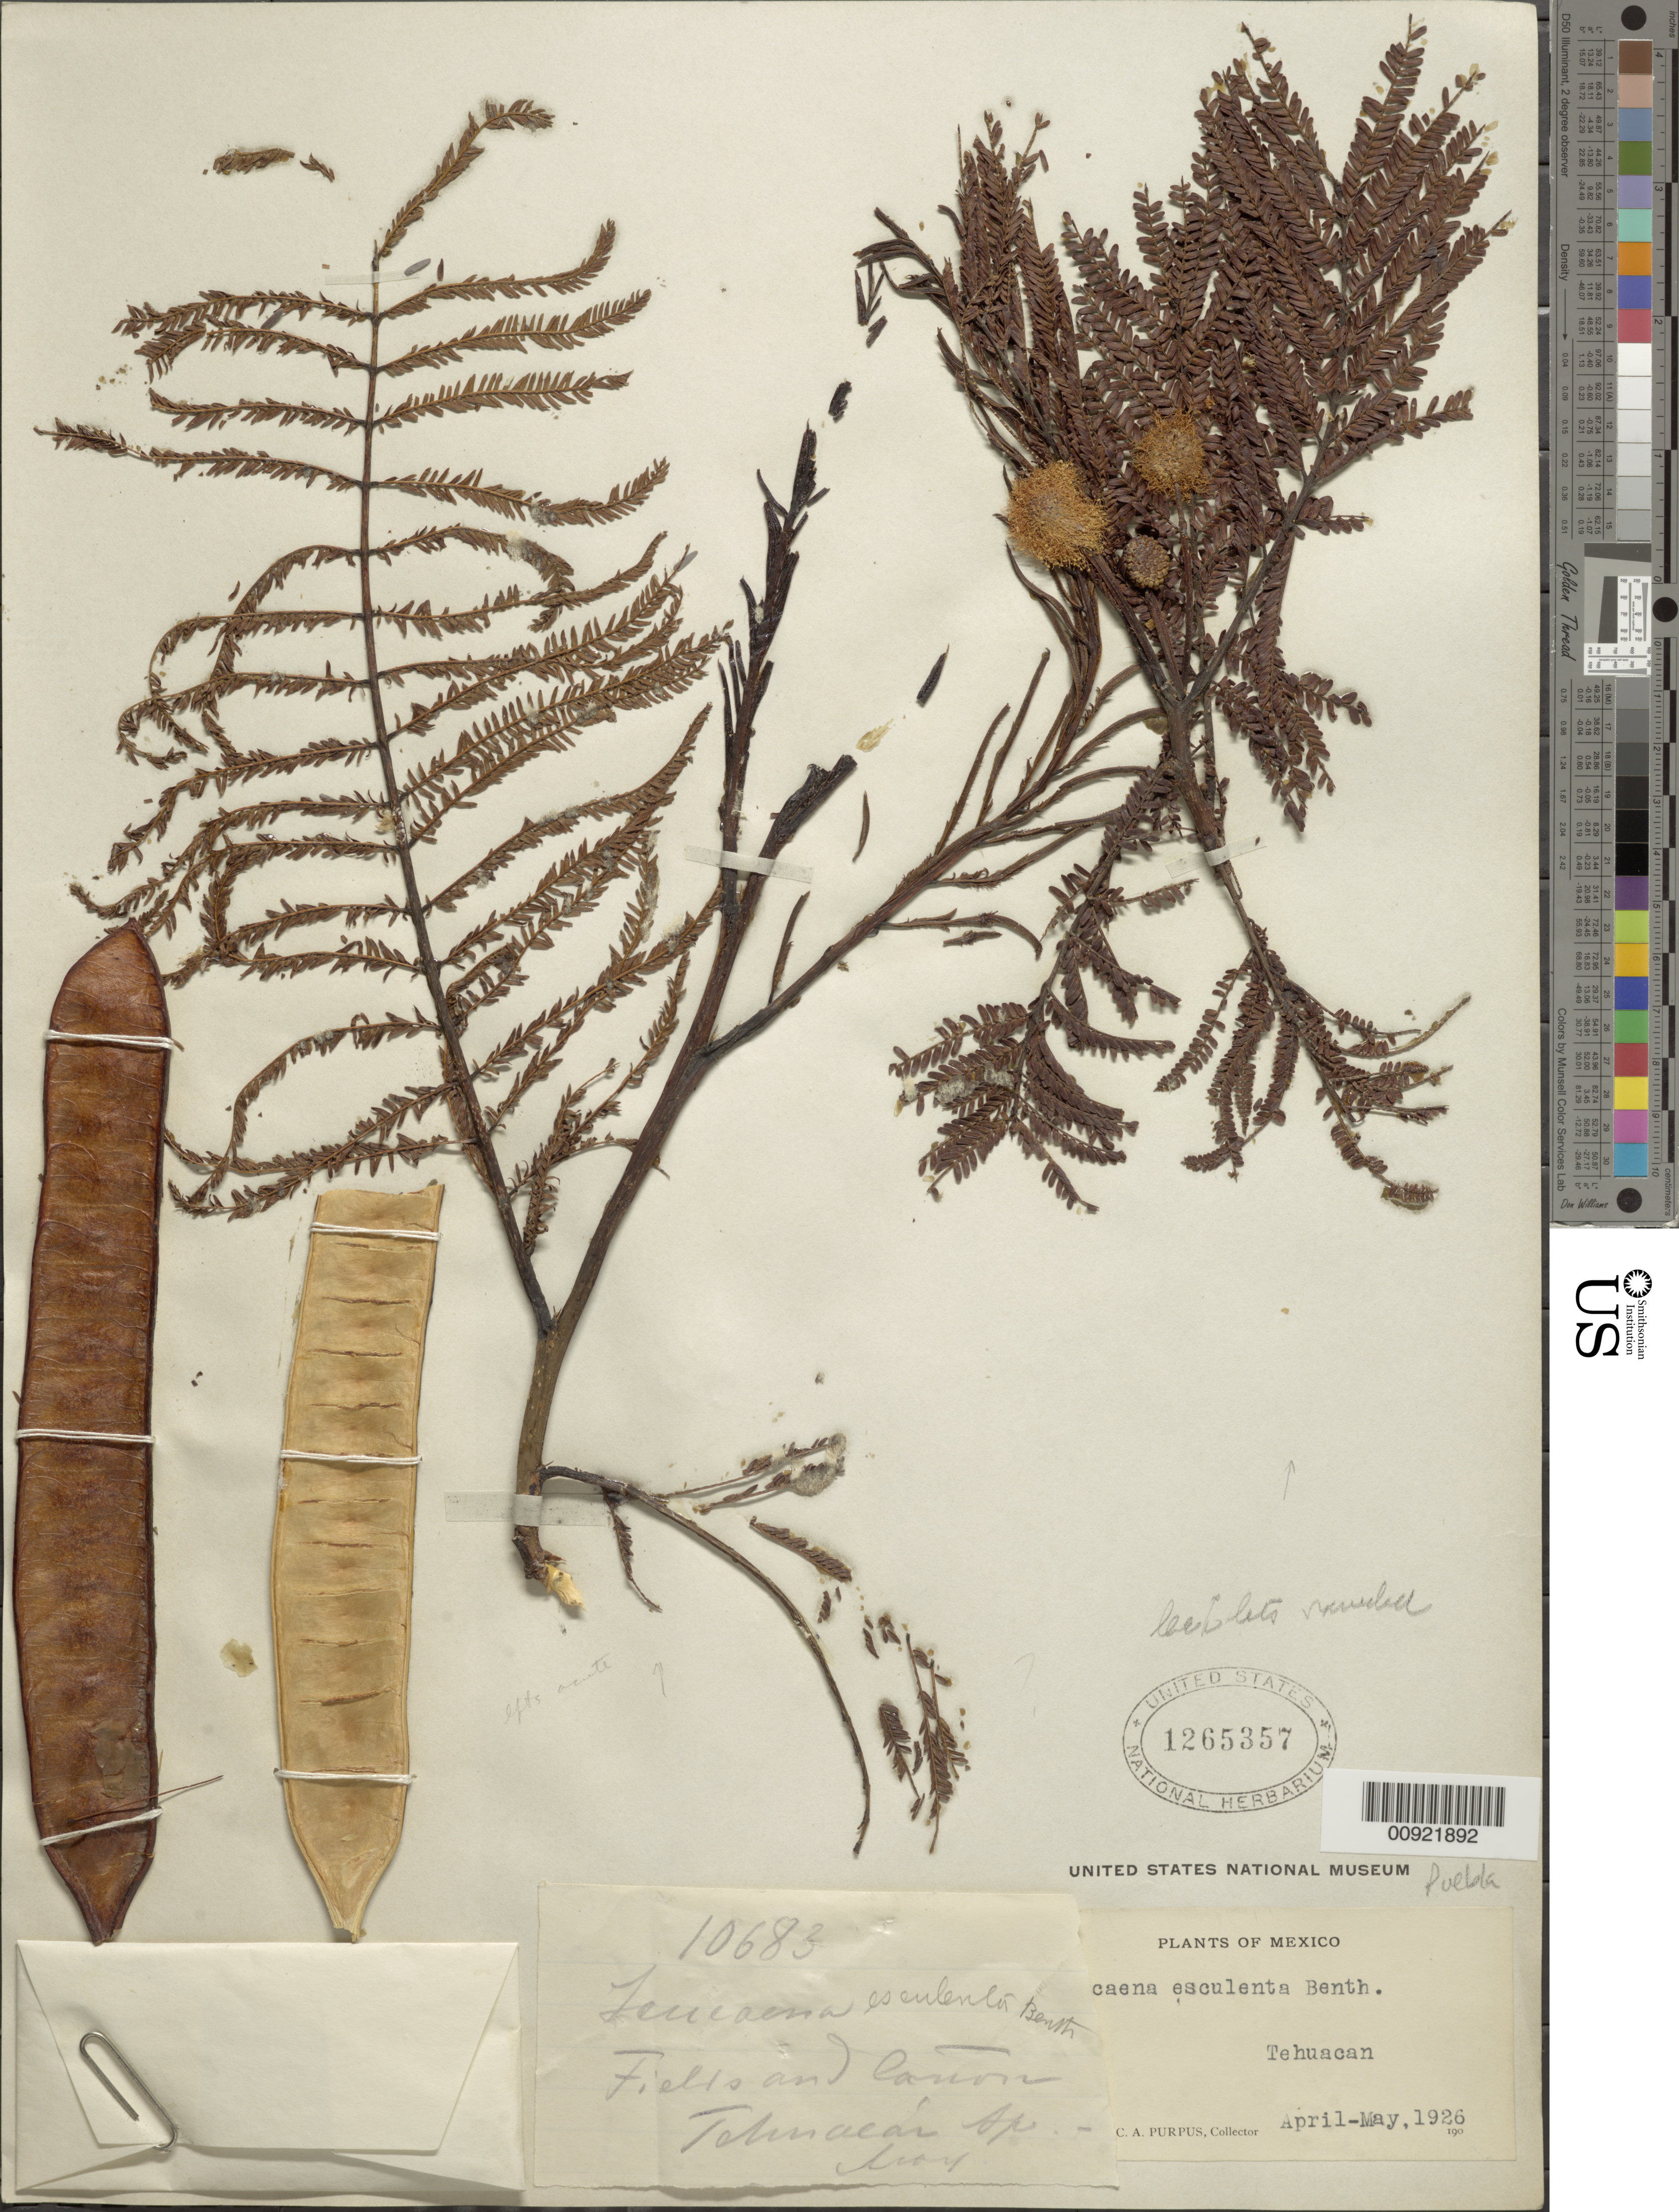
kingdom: Plantae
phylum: Tracheophyta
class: Magnoliopsida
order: Fabales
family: Fabaceae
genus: Leucaena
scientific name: Leucaena esculenta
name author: (Moc. & Sessé ex DC.) Benth.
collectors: C. A. Purpus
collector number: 10683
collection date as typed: Apr 1926 to -- May 1926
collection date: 1926-04/1926-05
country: Mexico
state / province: Puebla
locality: Tehuacán.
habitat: Fields and cañon.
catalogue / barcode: US 1265357